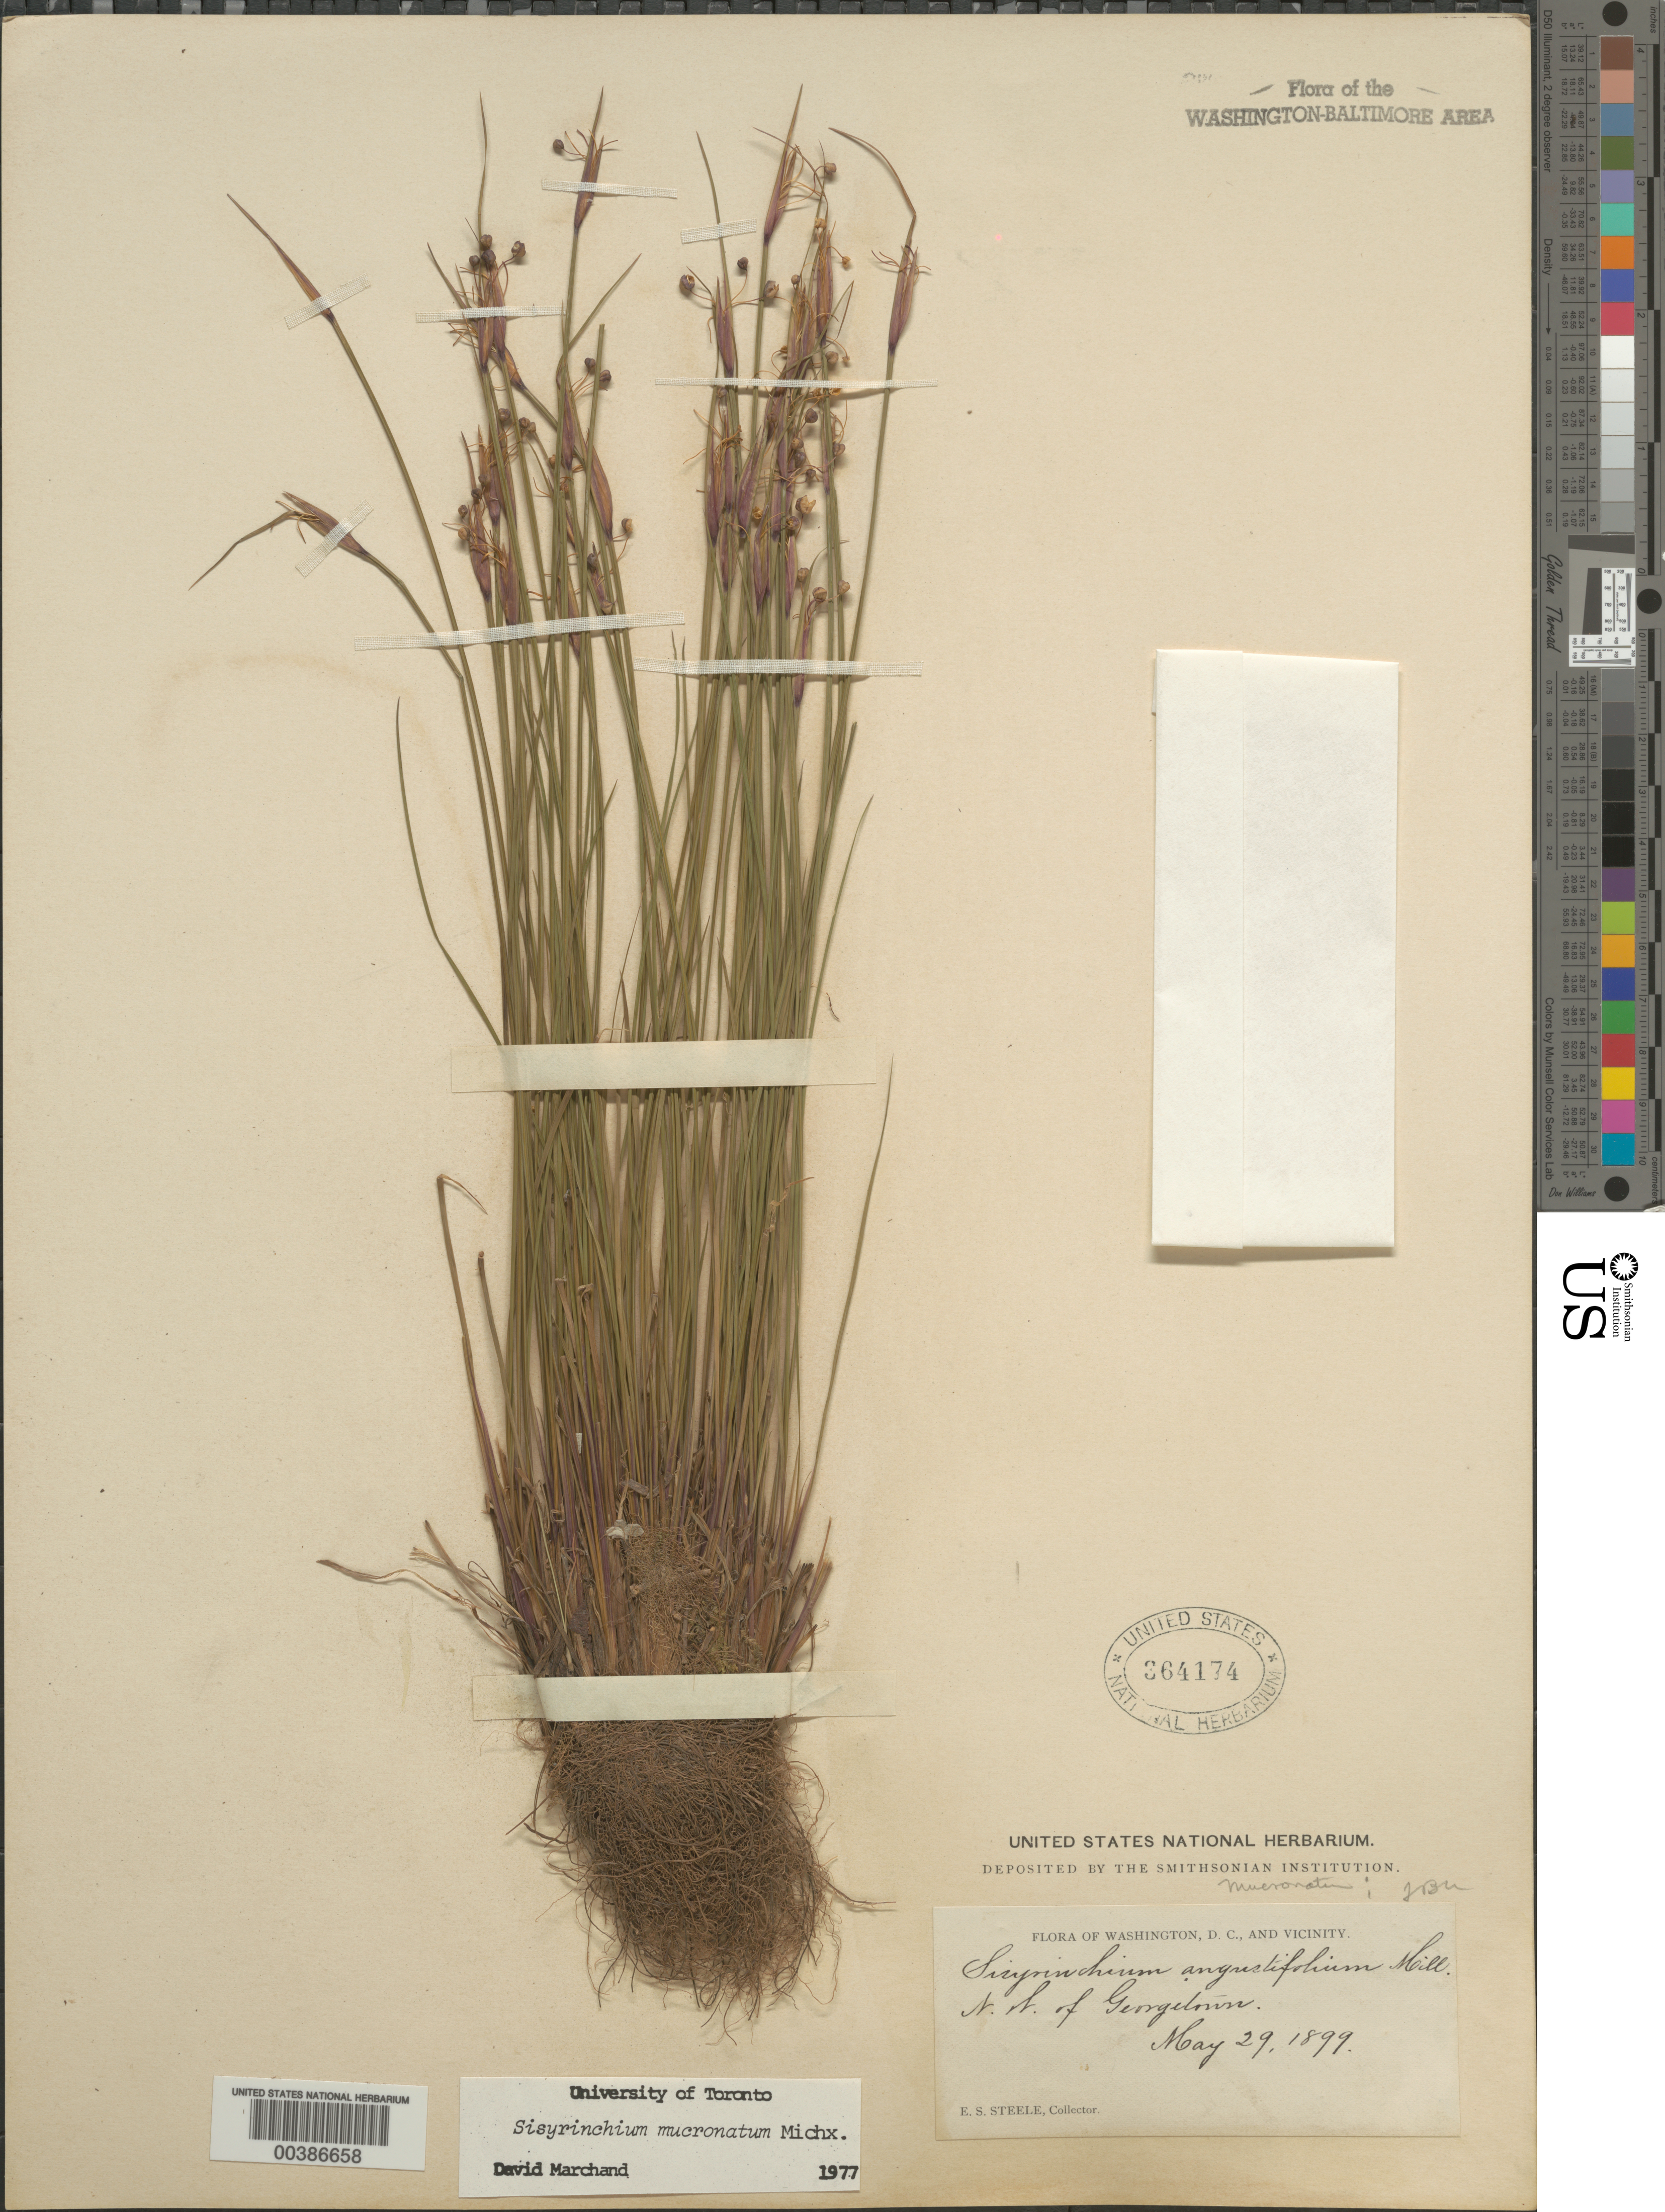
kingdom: Plantae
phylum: Tracheophyta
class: Liliopsida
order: Asparagales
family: Iridaceae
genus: Sisyrinchium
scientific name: Sisyrinchium mucronatum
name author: Michx.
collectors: E. Steele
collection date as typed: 29 May 1899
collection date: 1899-05-29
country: United States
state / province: District of Columbia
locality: Northwest of Georgetown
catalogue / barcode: US 364174